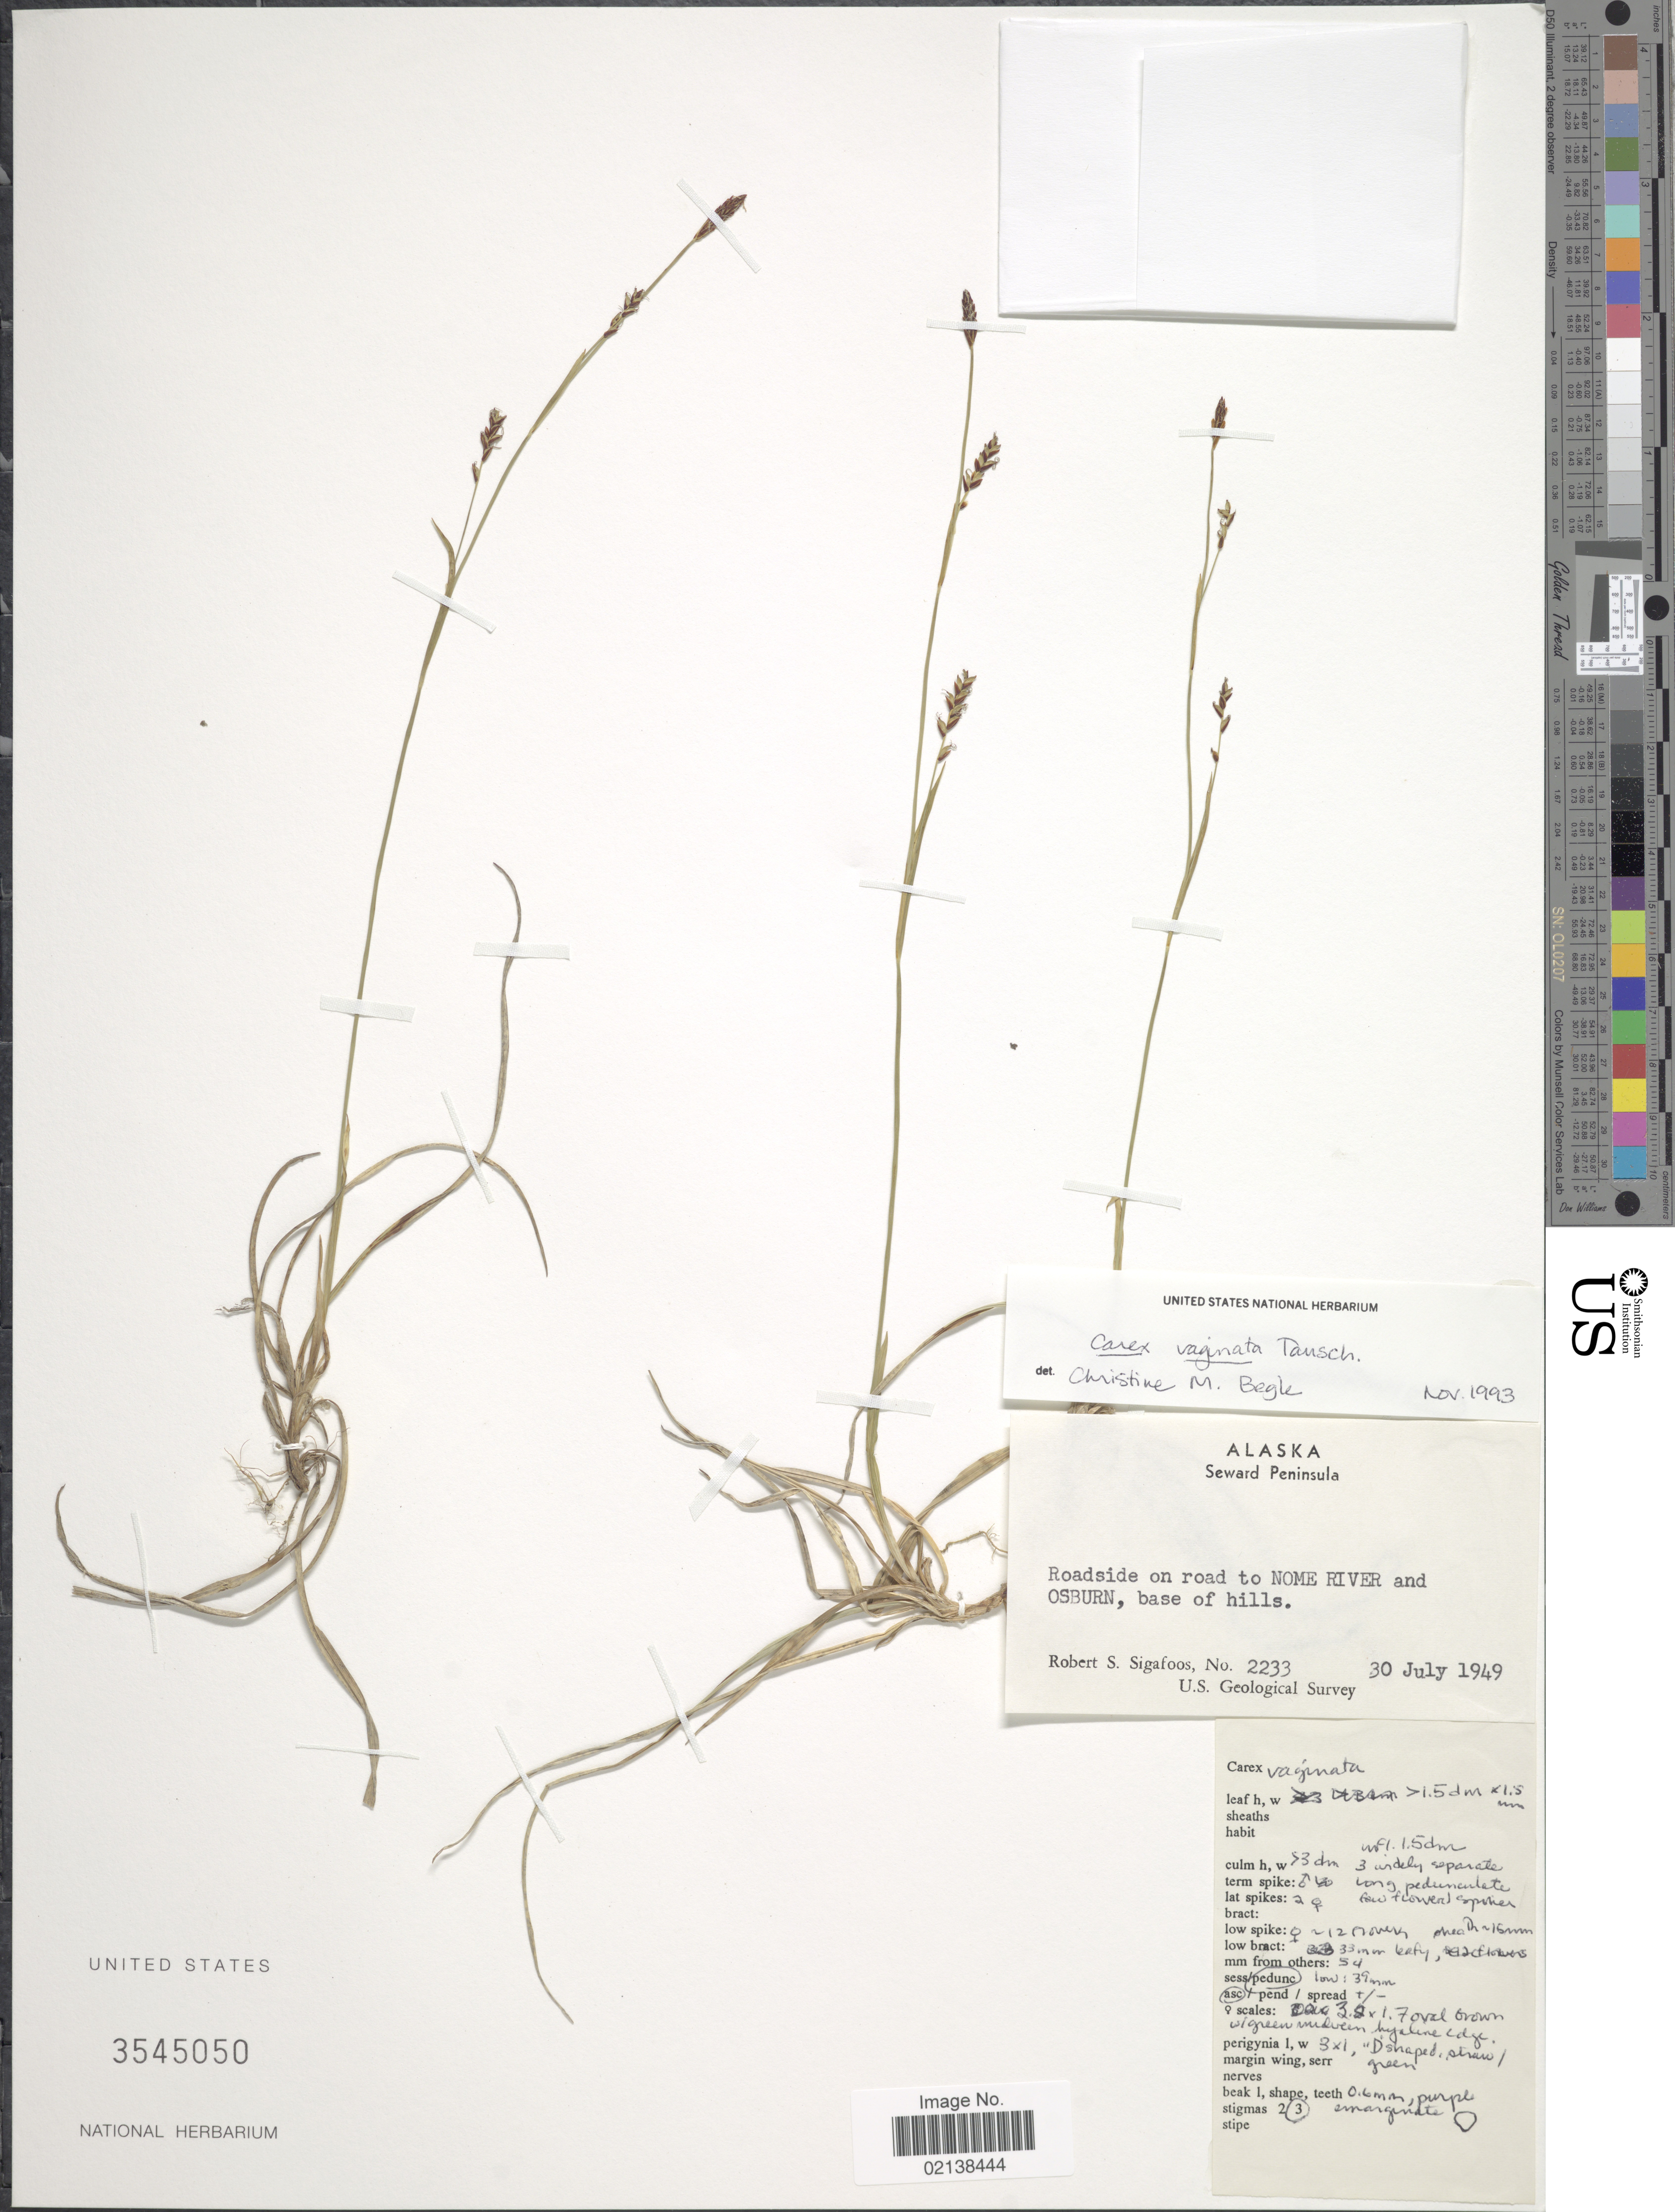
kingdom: Plantae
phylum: Tracheophyta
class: Liliopsida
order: Poales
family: Cyperaceae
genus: Carex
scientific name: Carex vaginata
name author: Tausch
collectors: R. Sigafoos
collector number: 2233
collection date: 1949-07-30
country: United States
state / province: Alaska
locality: Seward Peninsula, roadside on road to Nome River and Osburn, base of hills,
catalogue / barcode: US 3545050